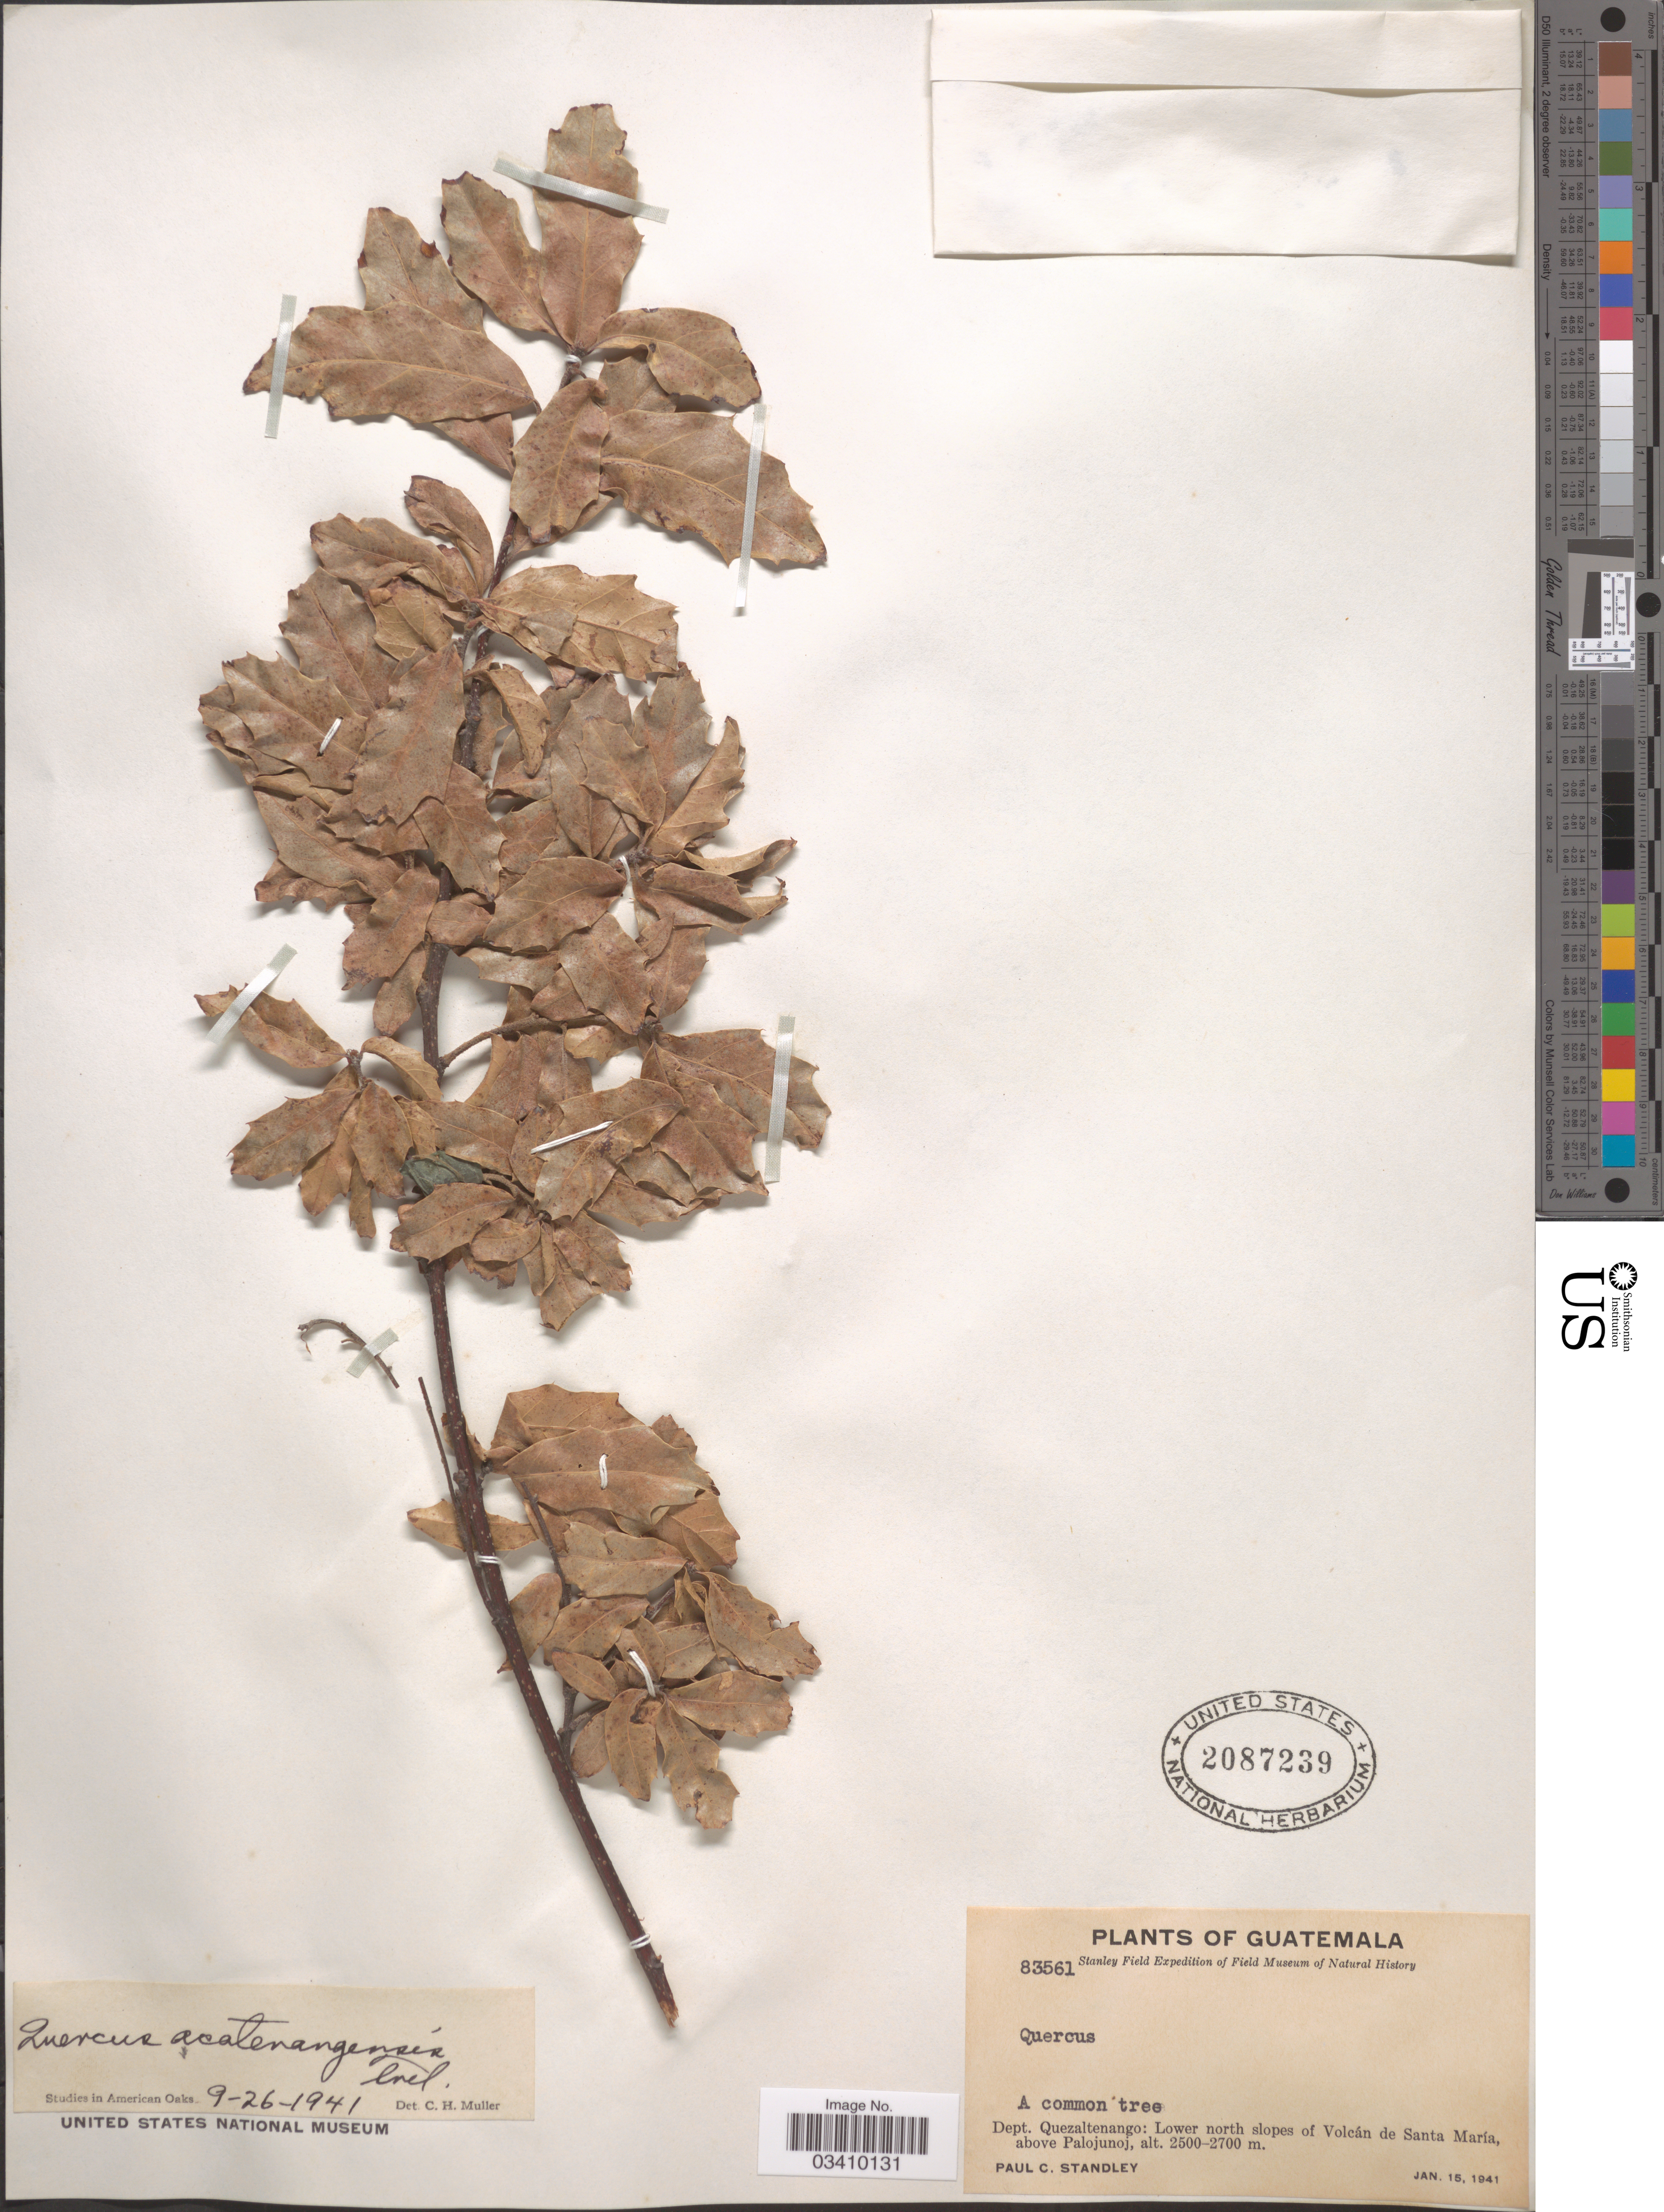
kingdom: Plantae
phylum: Tracheophyta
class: Magnoliopsida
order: Fagales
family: Fagaceae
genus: Quercus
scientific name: Quercus acatenangensis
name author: Trel.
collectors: P. C. Standley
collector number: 83561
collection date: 1941-01-15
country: Guatemala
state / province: Quetzaltenango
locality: Dept. Quezaltenango: Lower north slopes of Volcán de Santa María, above Palojunoj.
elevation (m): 2500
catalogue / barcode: US 2087239